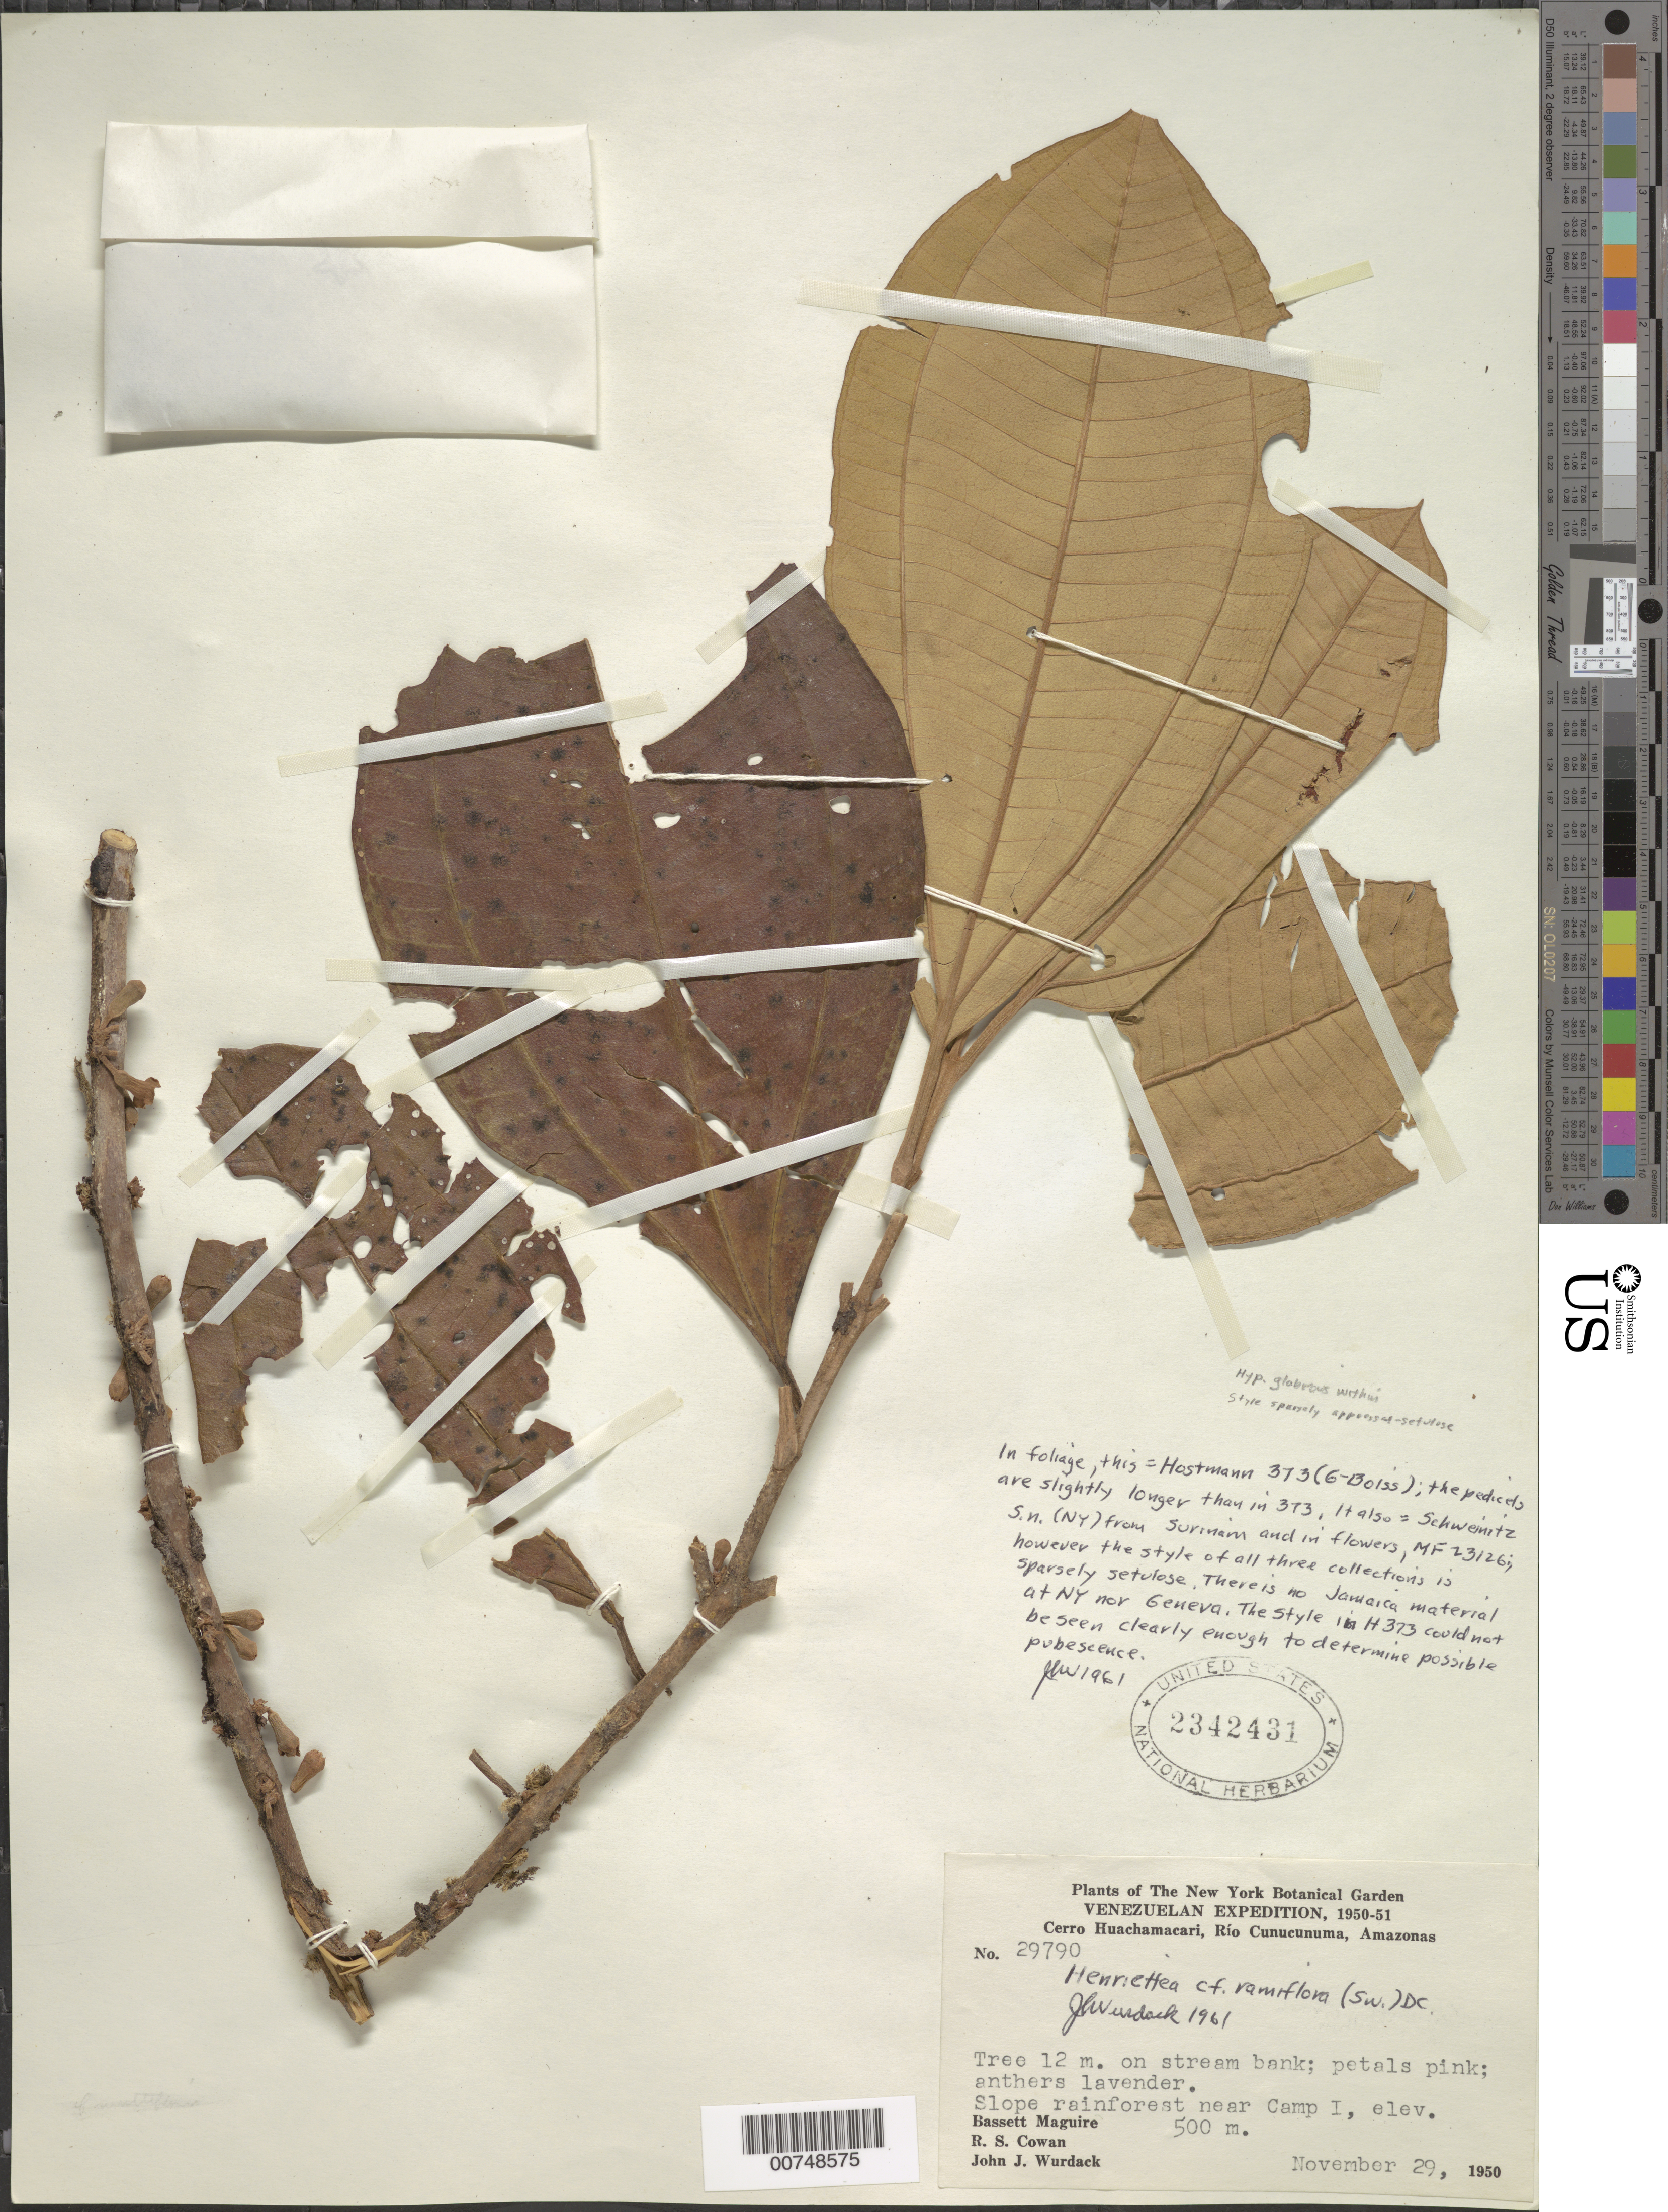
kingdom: Plantae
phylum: Tracheophyta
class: Magnoliopsida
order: Myrtales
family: Melastomataceae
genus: Henriettea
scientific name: Henriettea ramiflora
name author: (Sw.) DC.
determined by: Wurdack, John J., (US), US (UNITED STATES)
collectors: B. Maguire, R. S. Cowan & J. J. Wurdack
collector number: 29790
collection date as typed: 29-Nov-50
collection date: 1950-11-29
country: Venezuela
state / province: Amazonas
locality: Cerro Huachamacari, Río Cunucunuma, near camp I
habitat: Stream bank, slope rainforest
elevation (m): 500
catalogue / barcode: US 2342431